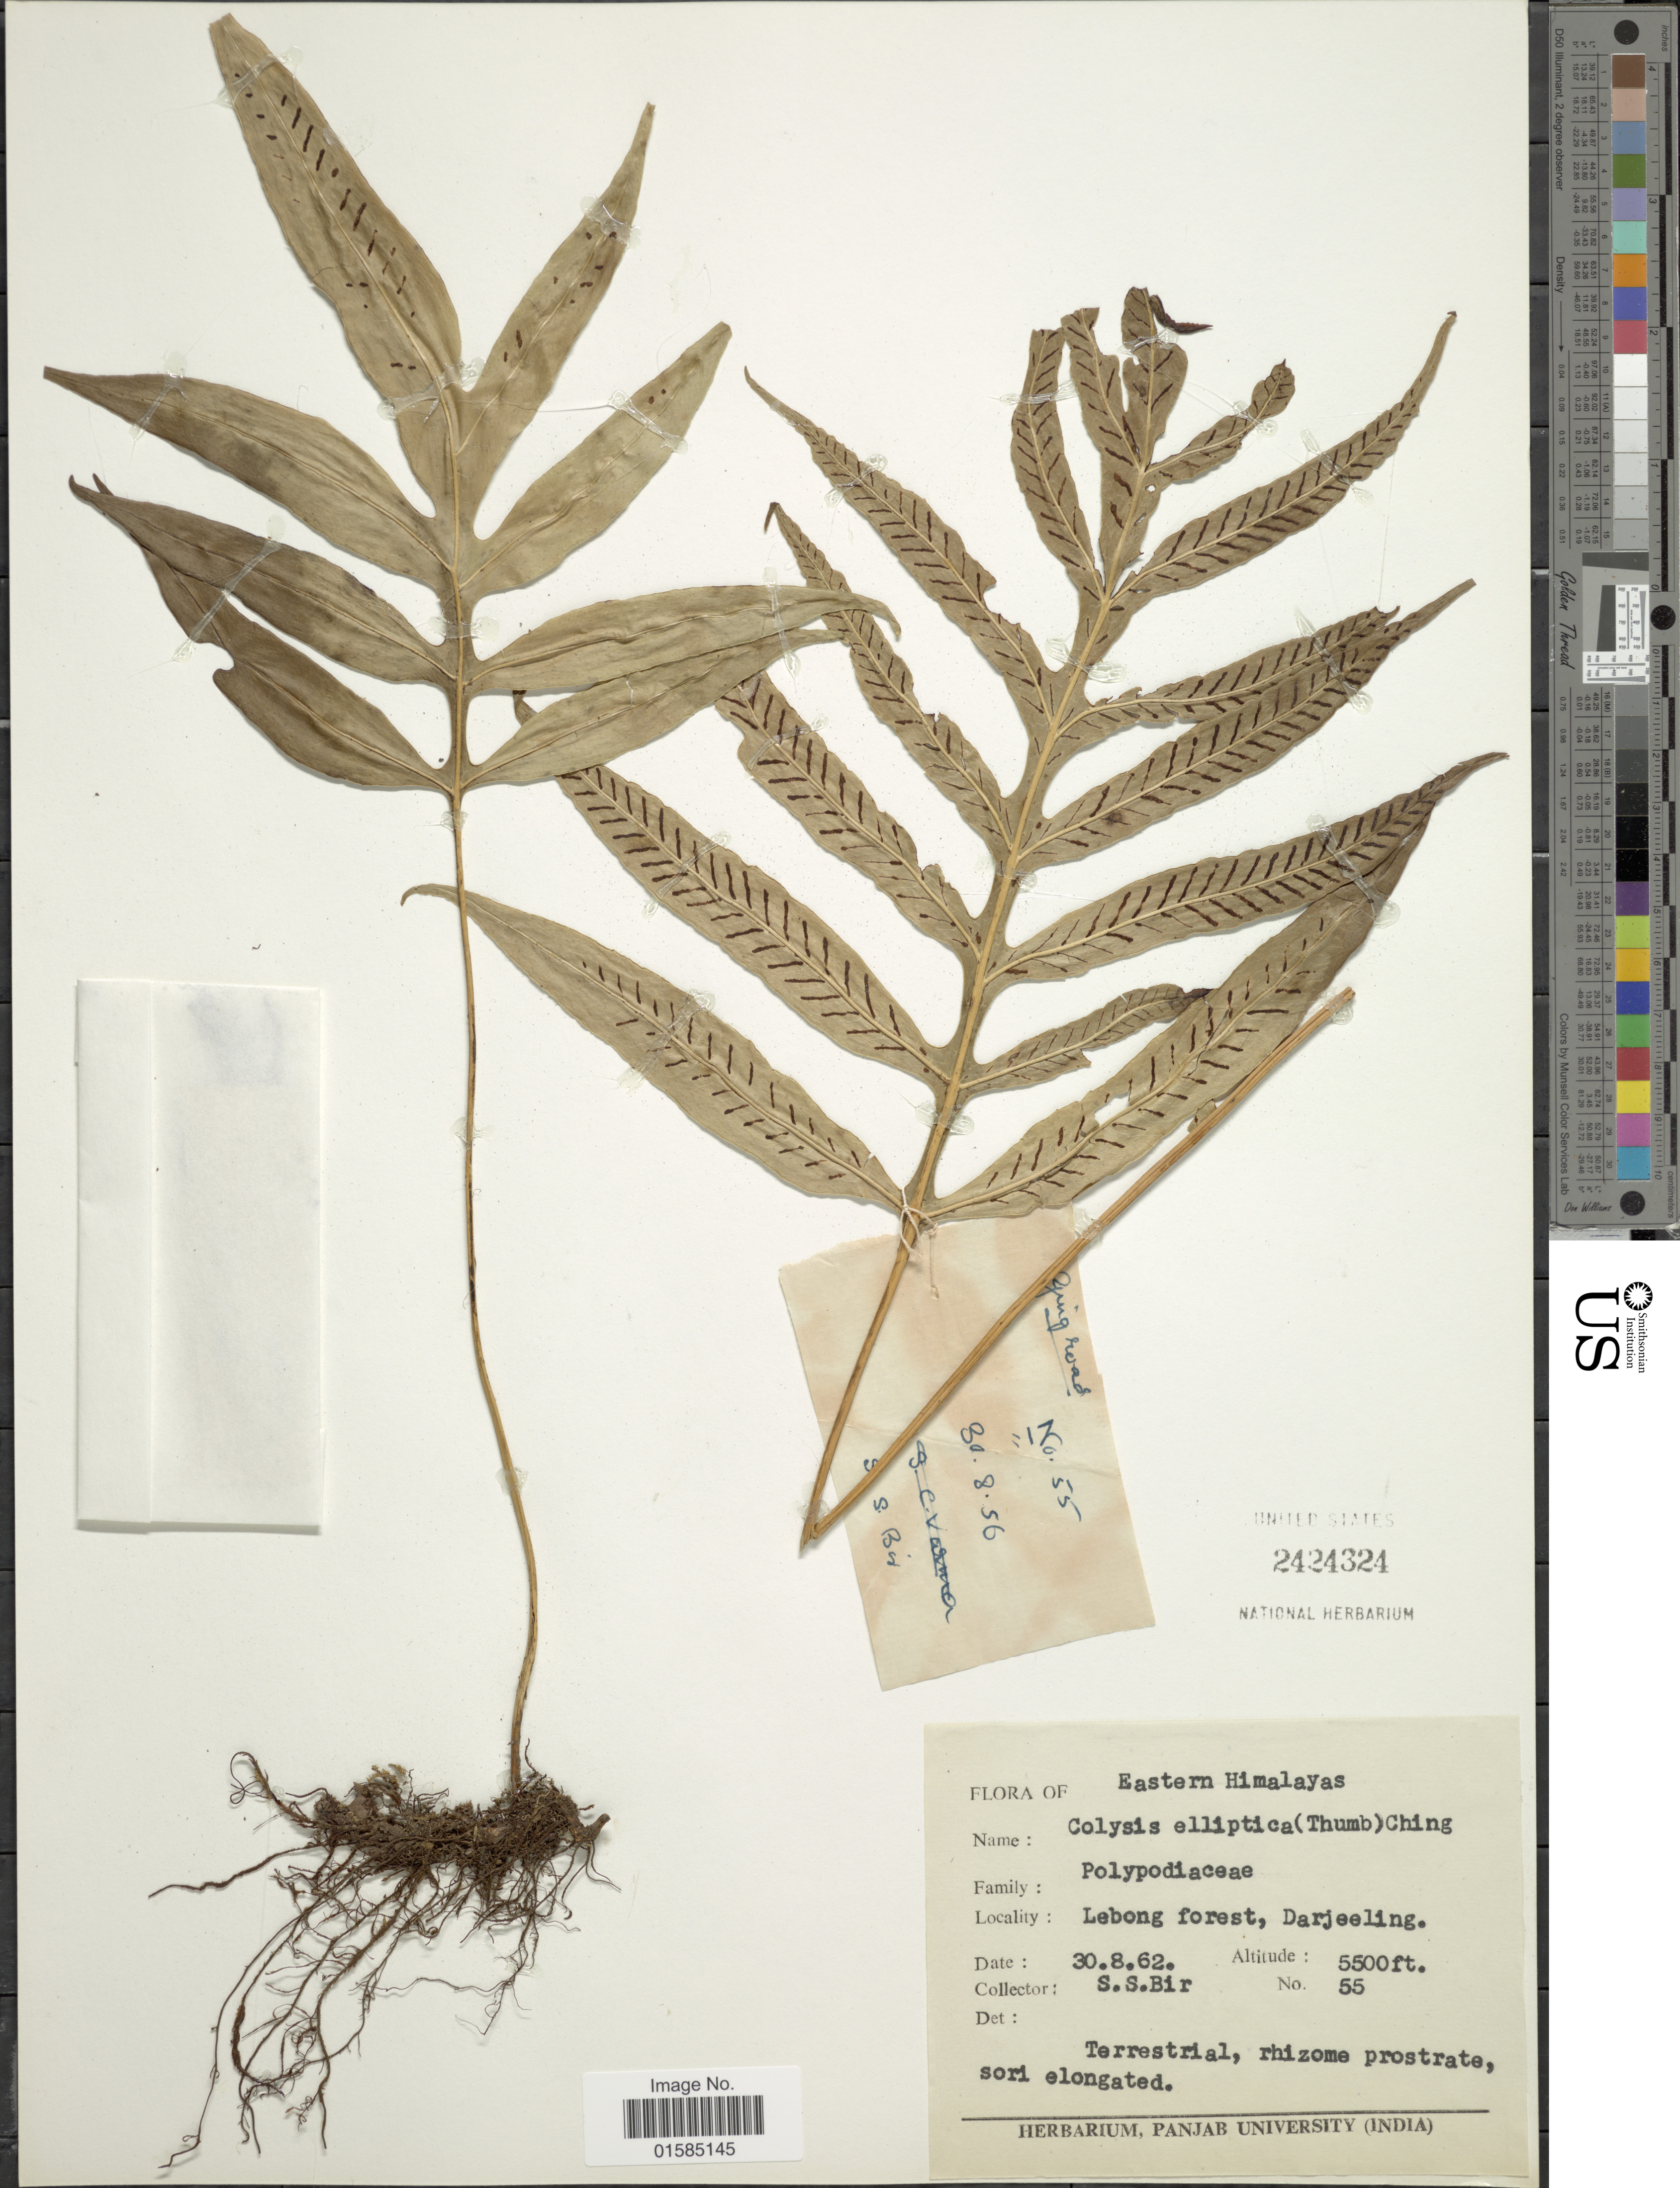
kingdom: Plantae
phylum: Tracheophyta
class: Polypodiopsida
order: Polypodiales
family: Polypodiaceae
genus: Leptochilus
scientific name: Leptochilus ellipticus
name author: (Thunb.) Noot.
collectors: S. S. Bir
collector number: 55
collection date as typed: Transcribed d/m/y: 30/8/62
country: India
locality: Eastern Himalayas, Lebong forest, Darjeeling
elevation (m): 1676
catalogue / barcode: US 2424324